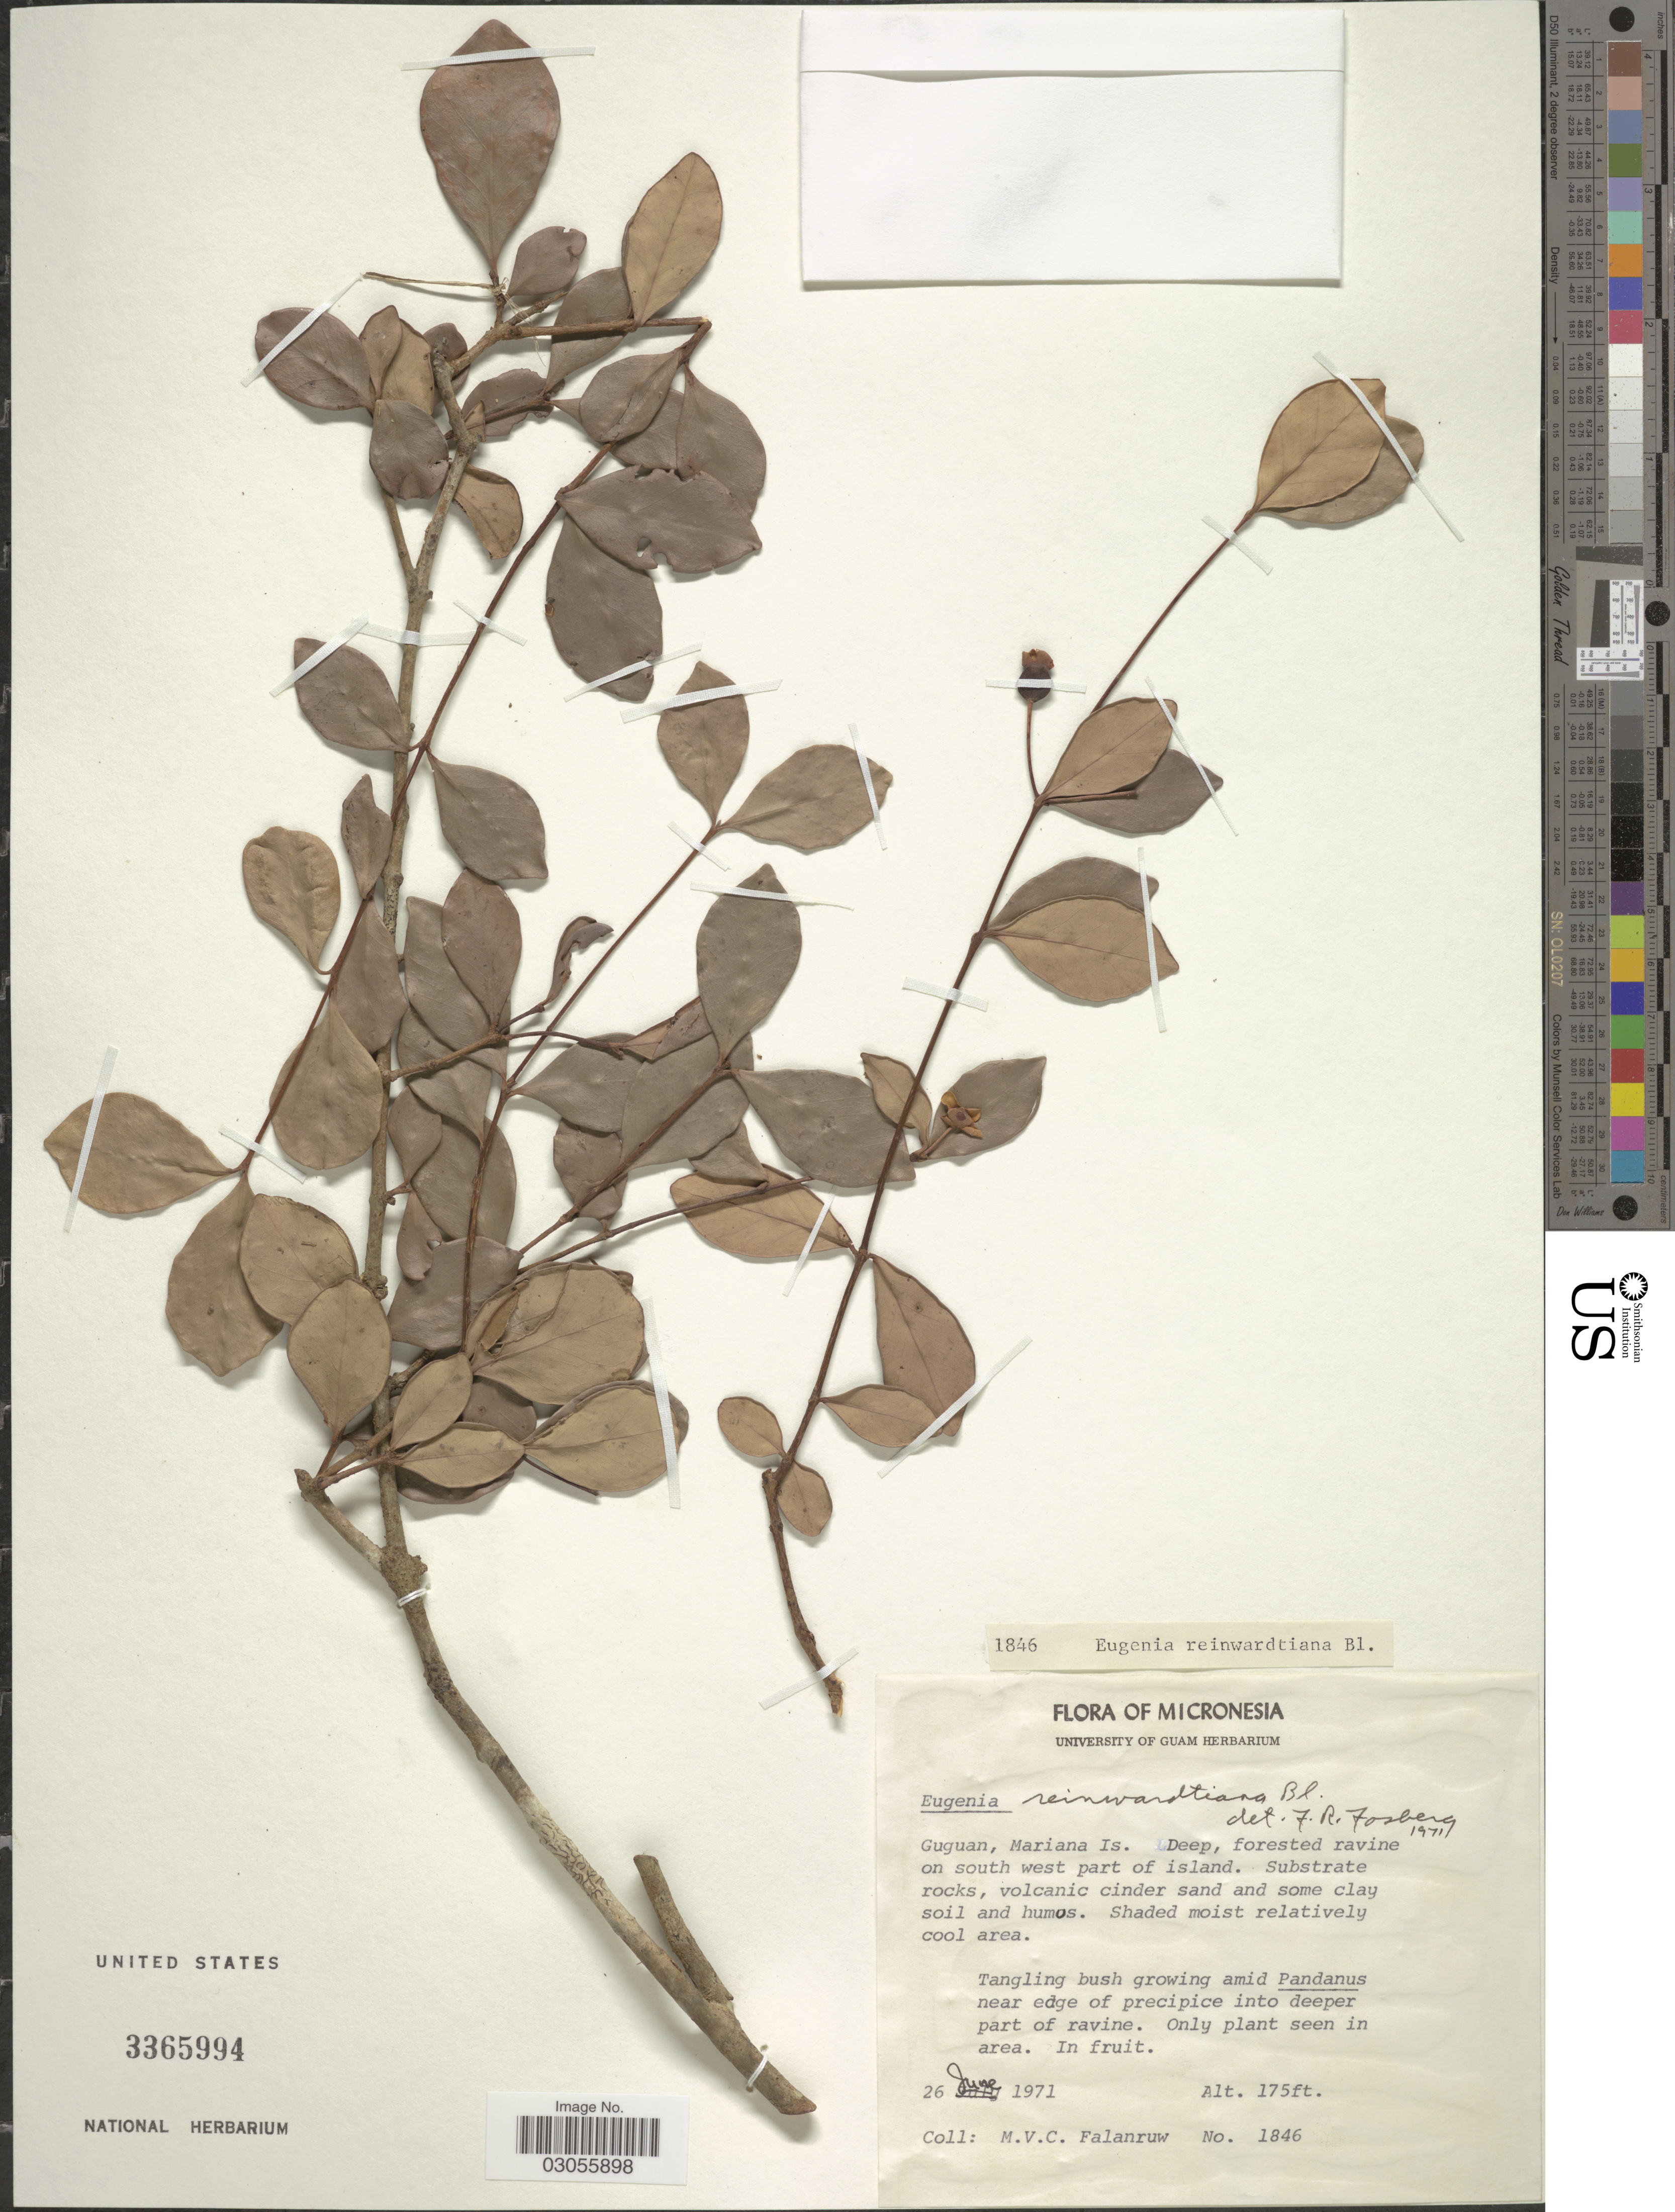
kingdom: Plantae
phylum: Tracheophyta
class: Magnoliopsida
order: Myrtales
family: Myrtaceae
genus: Eugenia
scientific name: Eugenia reinwardtiana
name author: (Blume) DC.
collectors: M. V. Falanruw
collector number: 1846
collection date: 1971-06-26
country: Northern Mariana Islands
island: Guguan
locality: Guguan, Mariana Is. Deep, forested ravine on south west part of island.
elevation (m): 53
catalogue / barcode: US 3365994